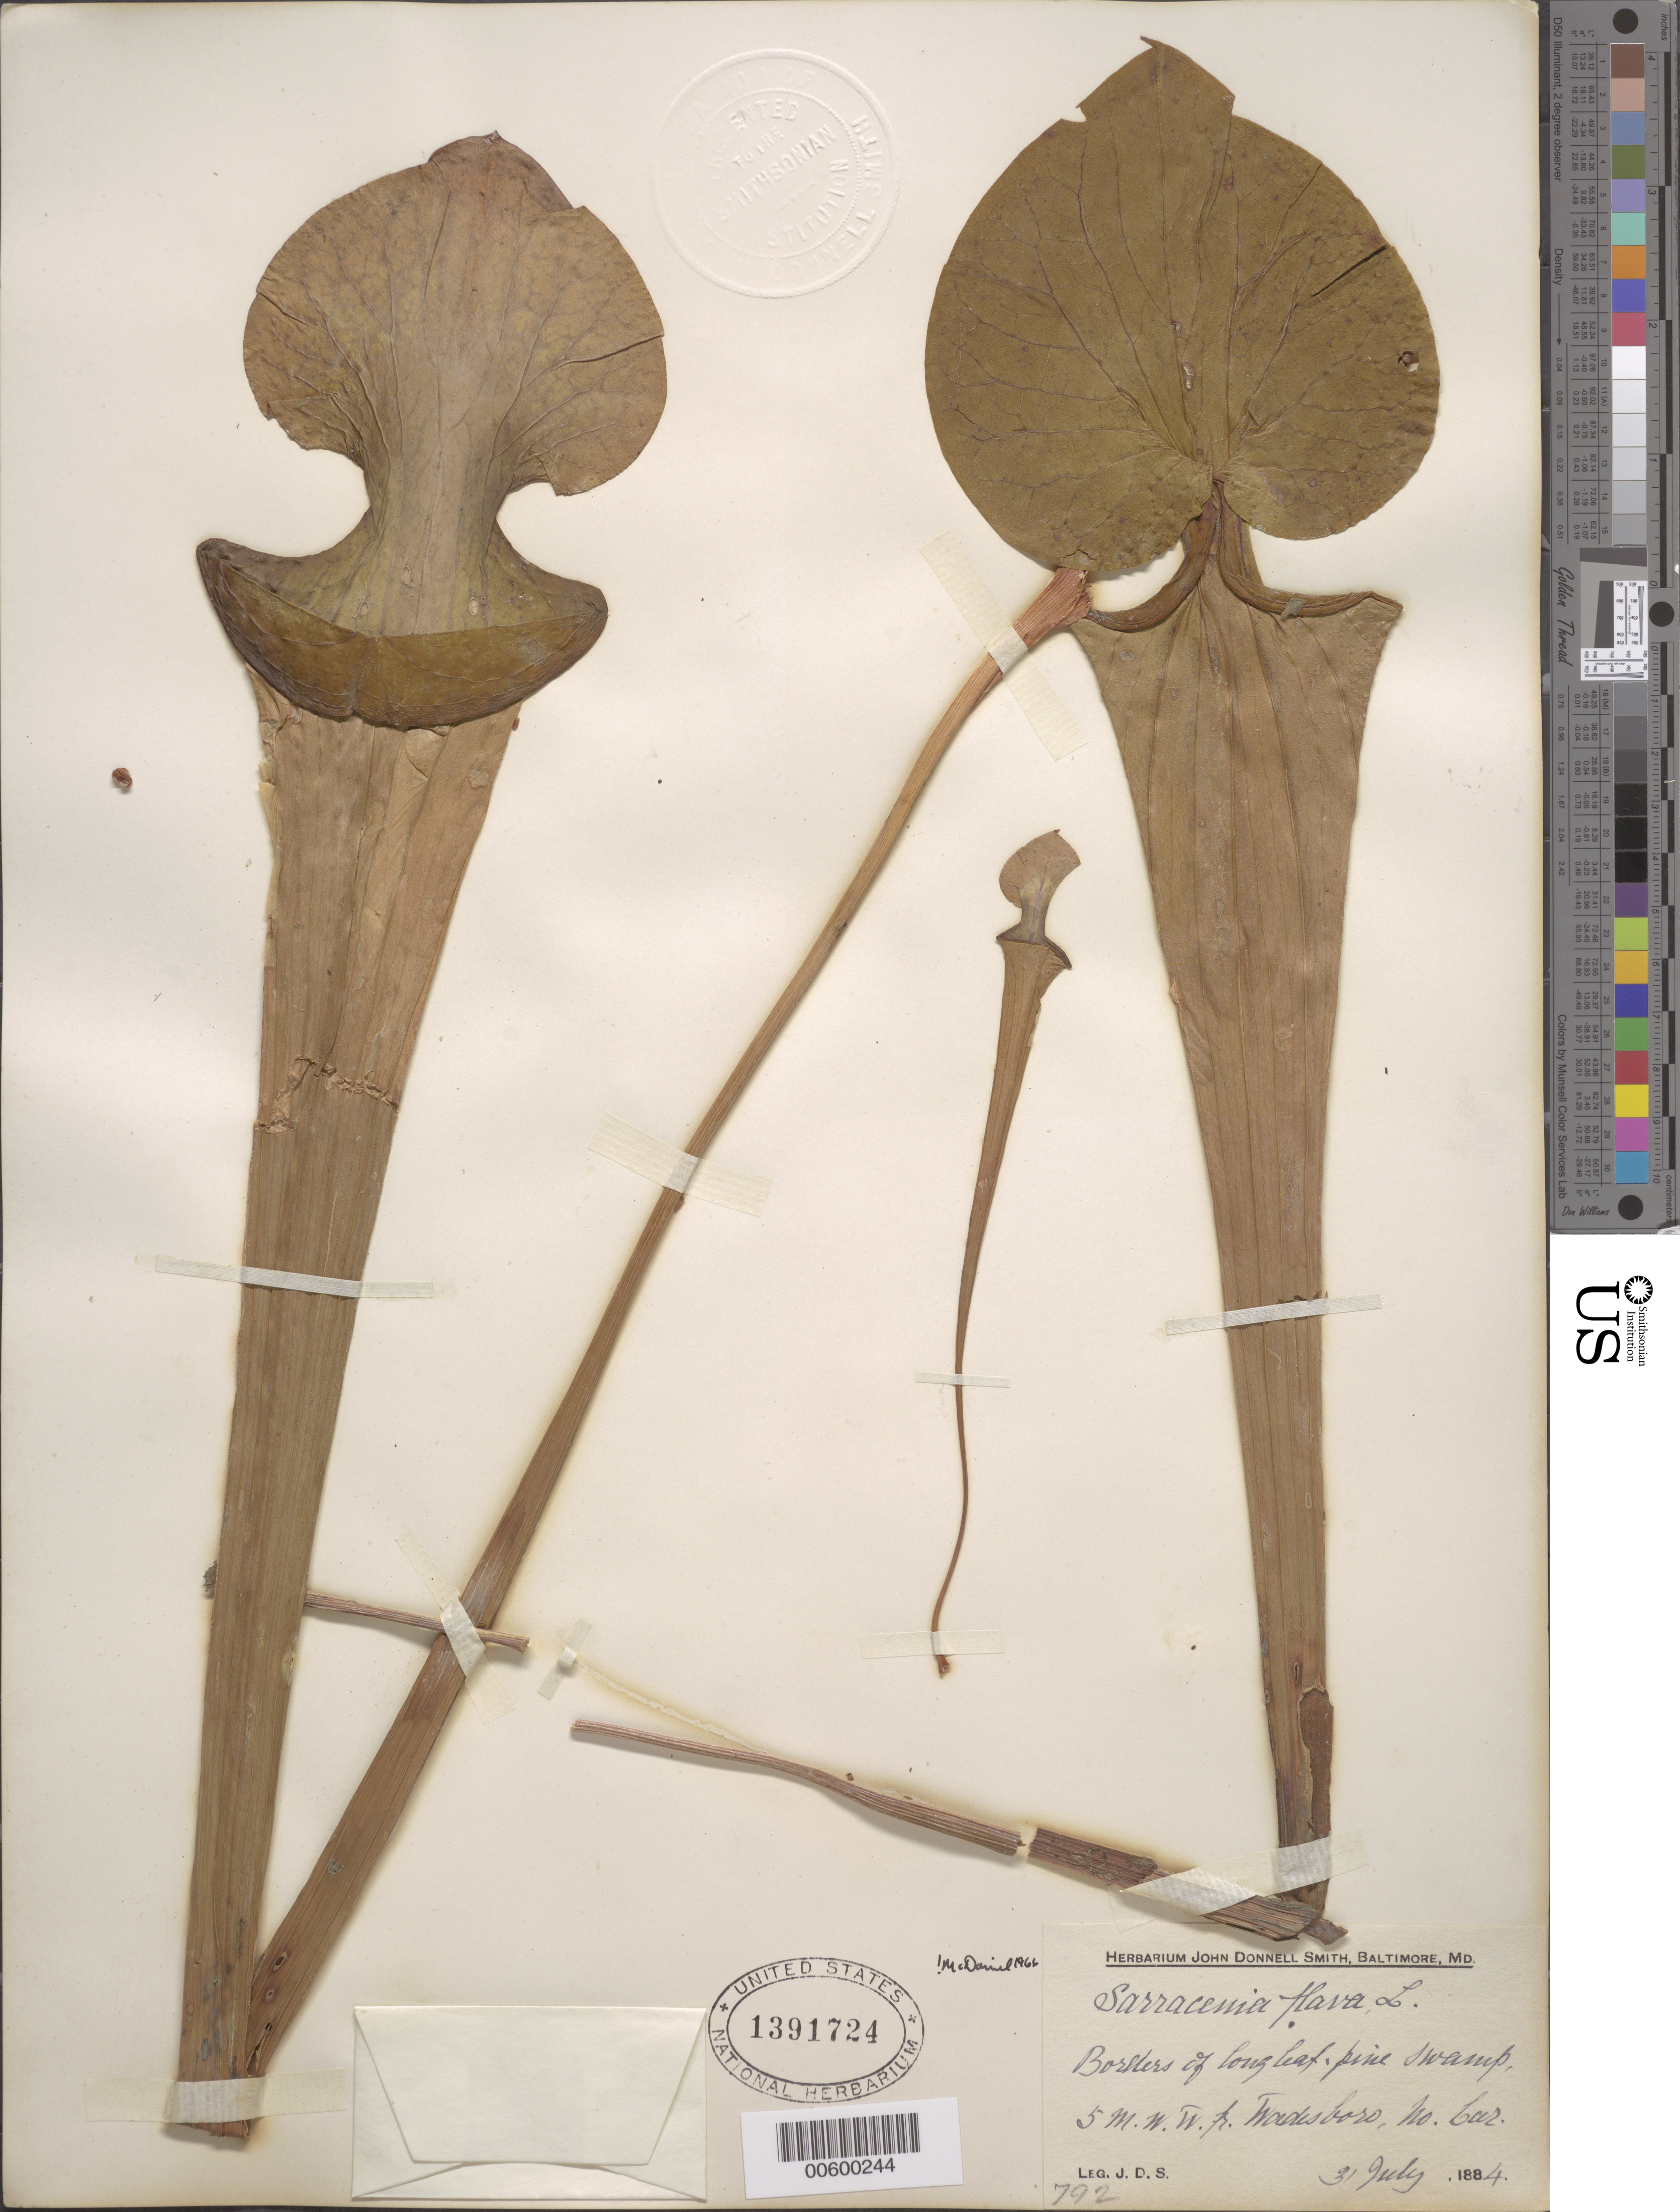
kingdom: Plantae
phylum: Tracheophyta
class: Magnoliopsida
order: Ericales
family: Sarraceniaceae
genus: Sarracenia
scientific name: Sarracenia flava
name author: L.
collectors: J. Donnell Smith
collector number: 792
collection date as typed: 31 Jul 1884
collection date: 1884-07-31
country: United States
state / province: North Carolina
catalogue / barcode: US 1391724